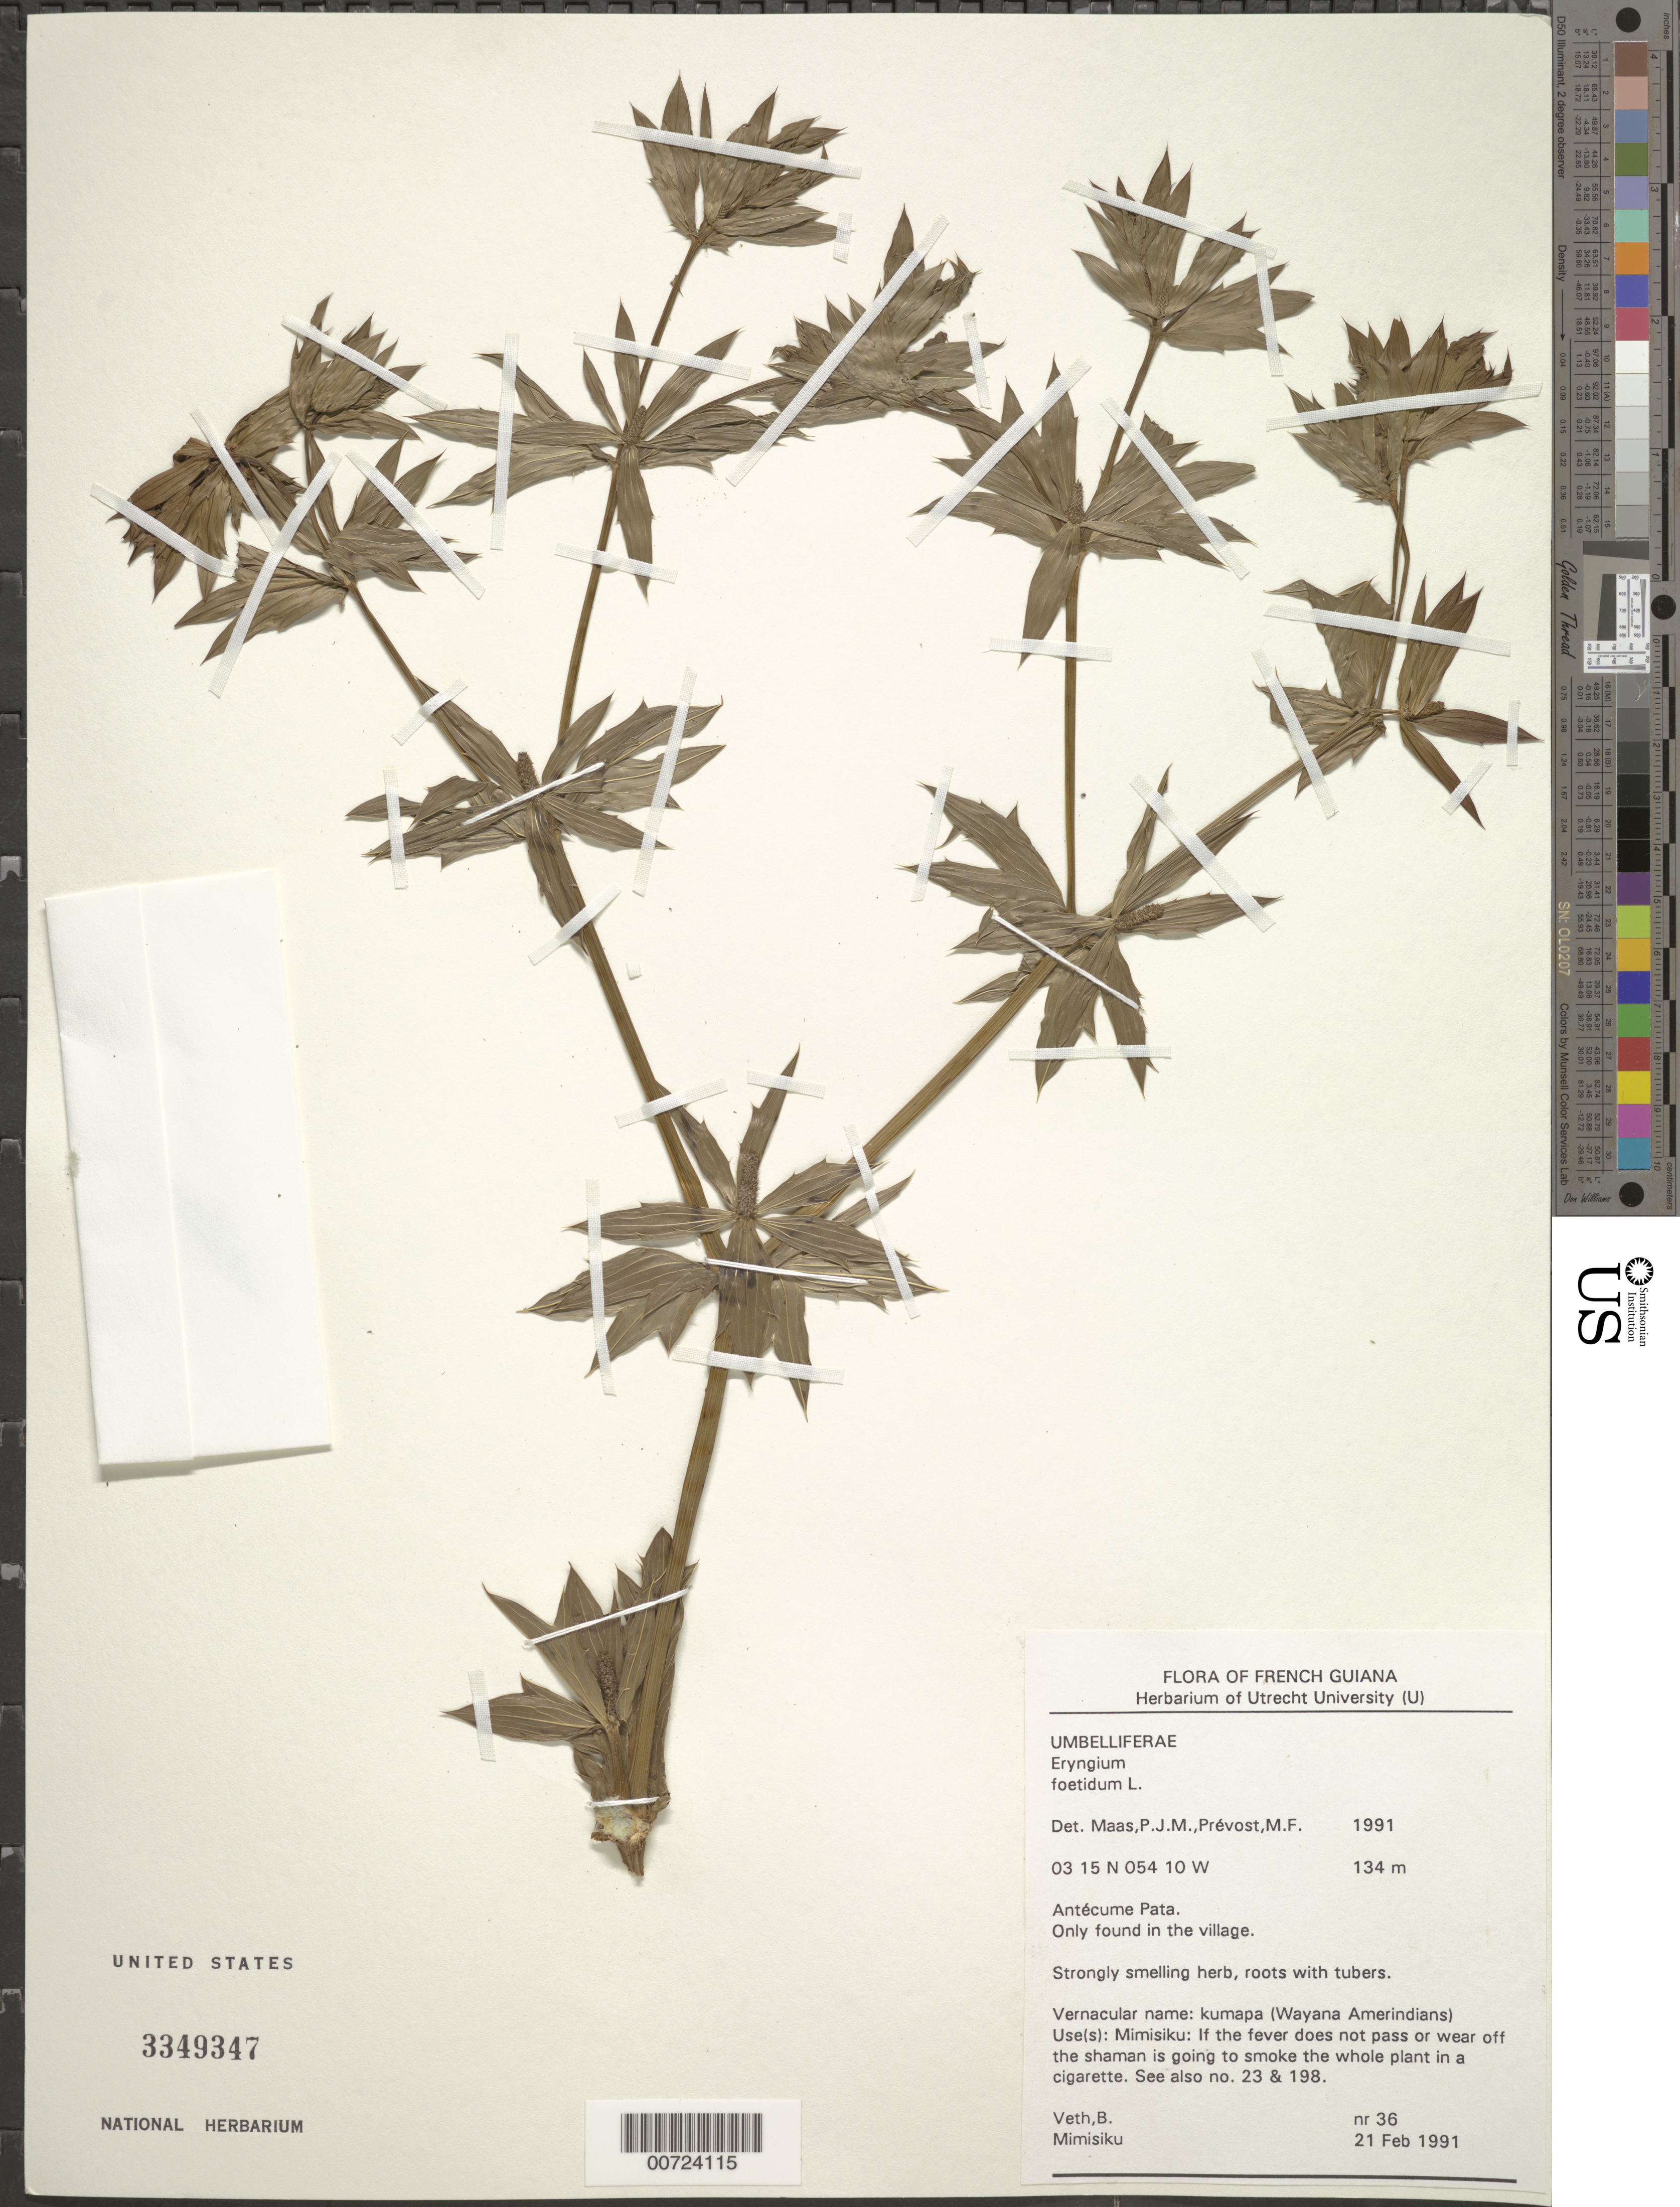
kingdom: Plantae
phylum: Tracheophyta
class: Magnoliopsida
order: Apiales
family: Apiaceae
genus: Eryngium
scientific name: Eryngium foetidum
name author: L.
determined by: Maas, P. J.; Prévost, M.-F.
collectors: B. Veth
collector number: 36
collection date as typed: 21-Feb-91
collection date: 1991-02-21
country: French Guiana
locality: Antécume Pata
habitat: In village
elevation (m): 134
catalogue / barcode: US 3349347